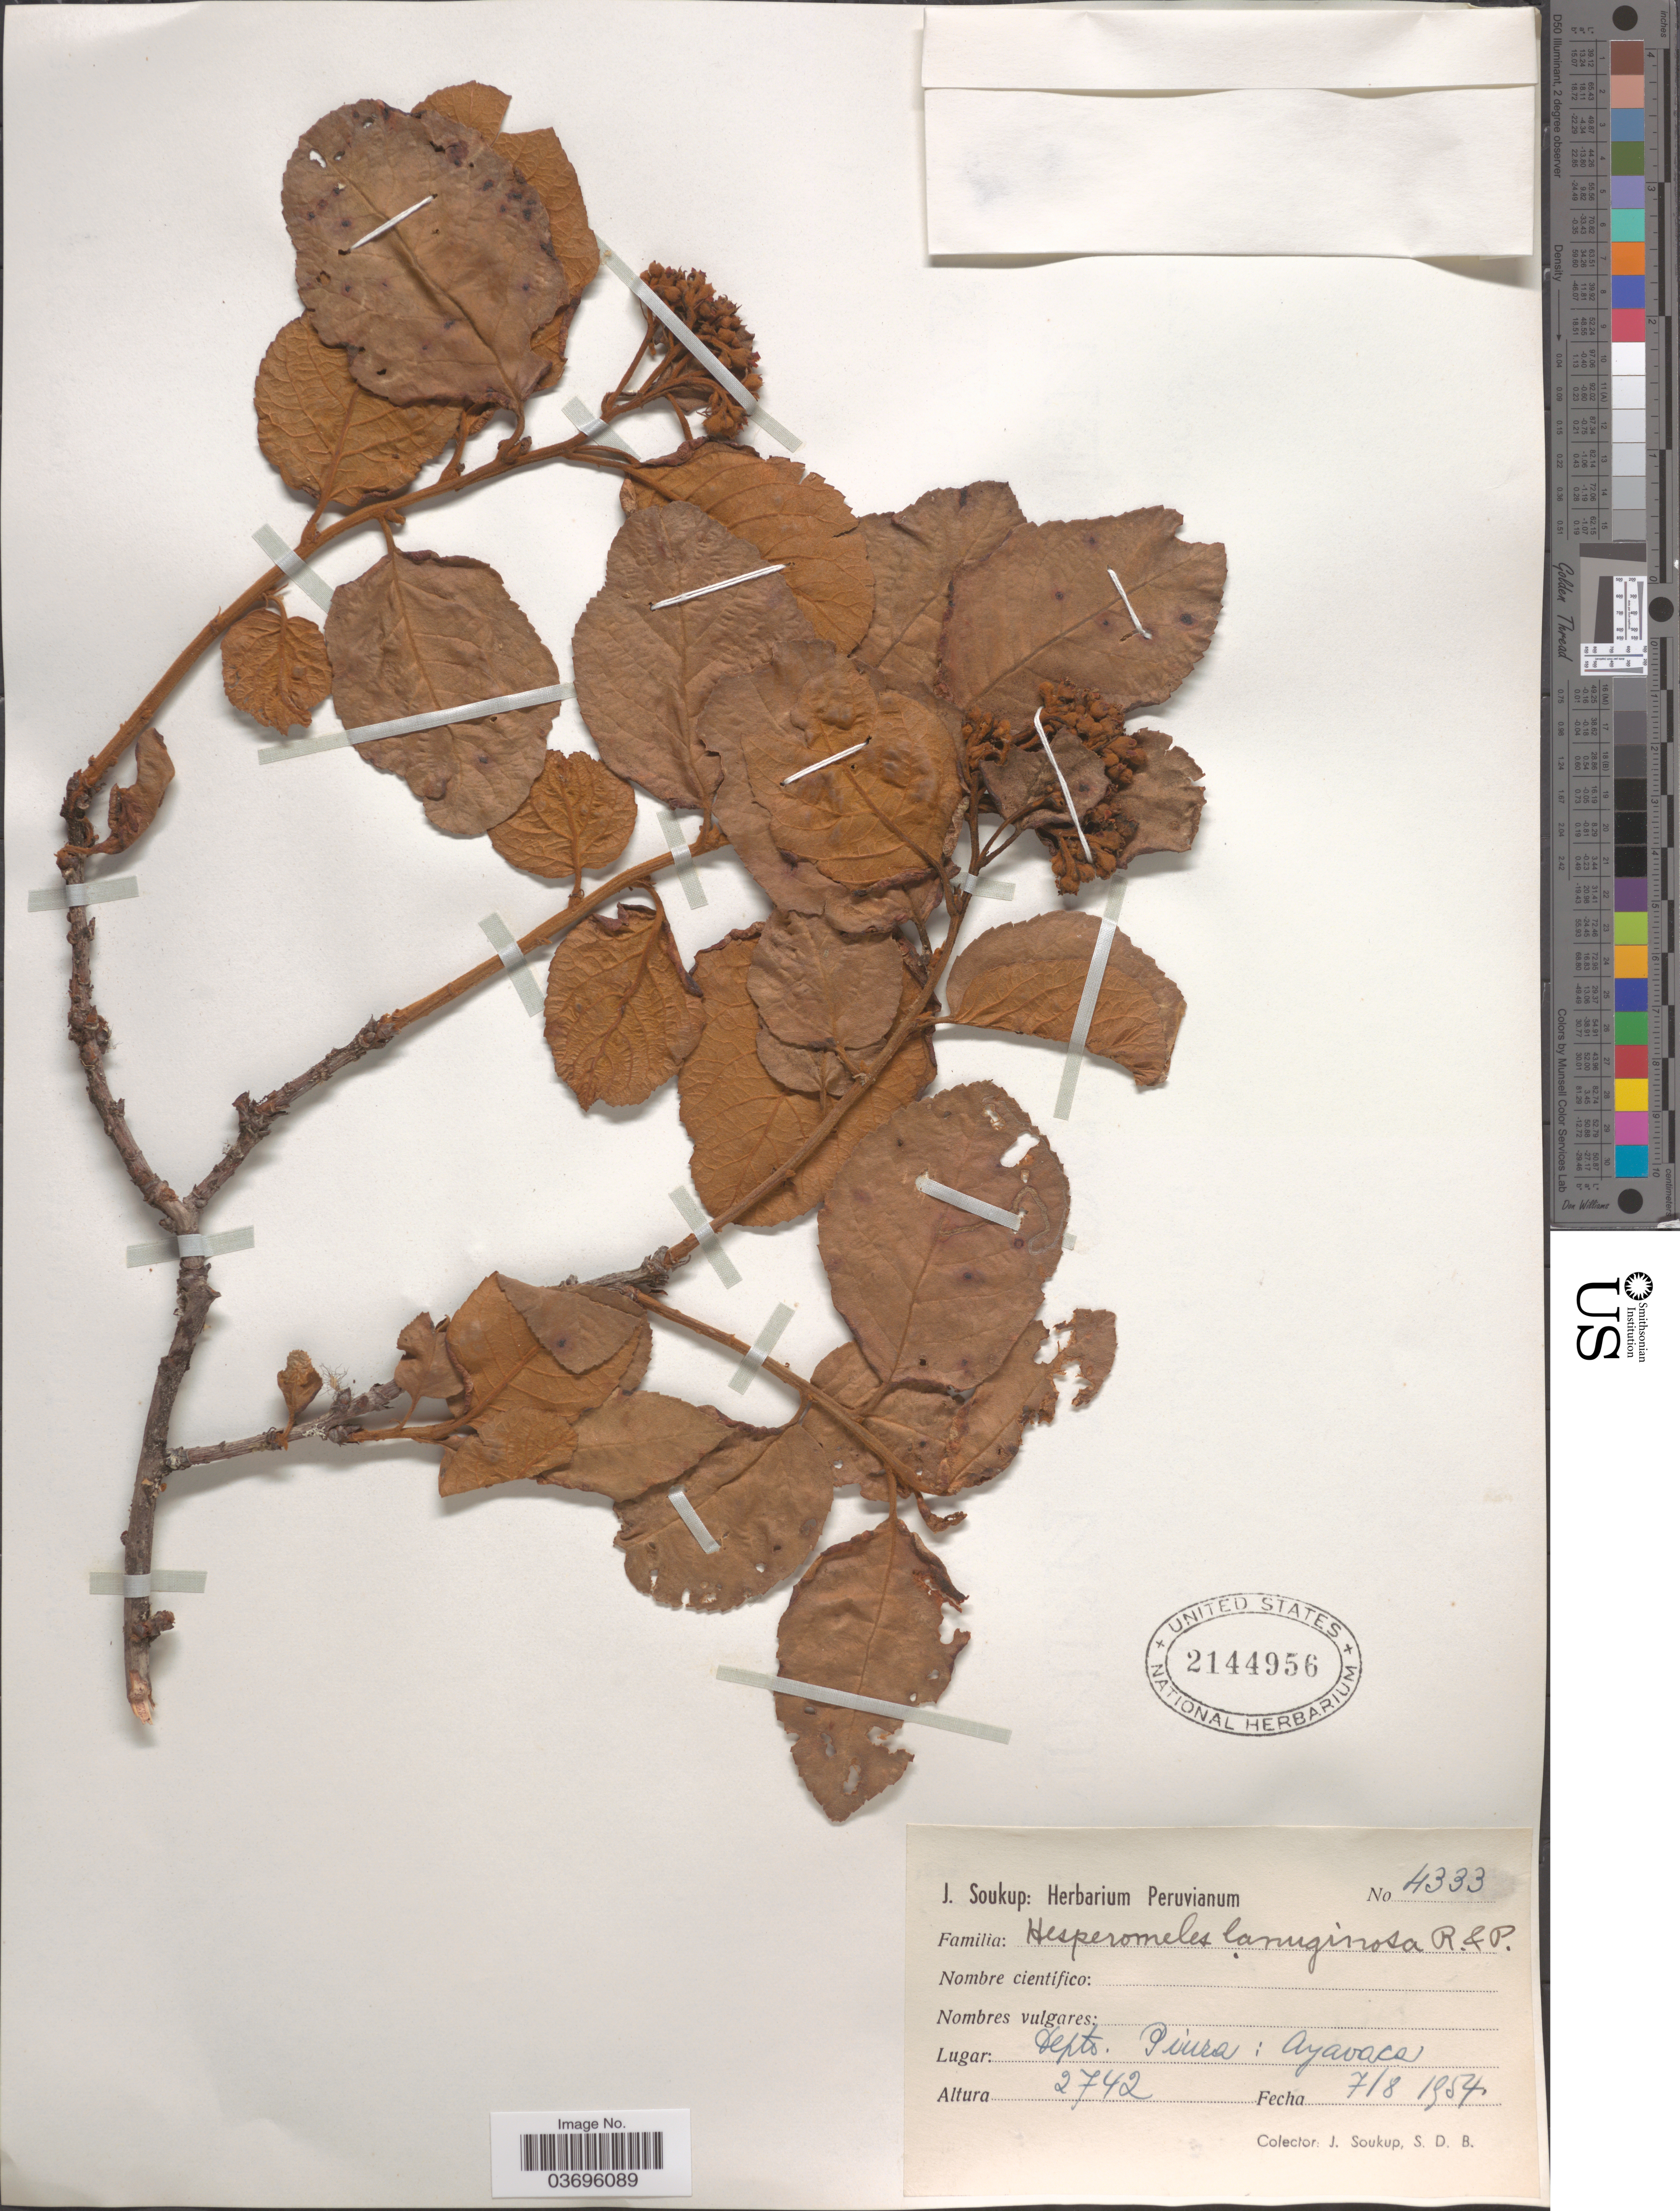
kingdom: Plantae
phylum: Tracheophyta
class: Magnoliopsida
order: Rosales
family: Rosaceae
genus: Hesperomeles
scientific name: Hesperomeles ferruginea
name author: (Juss. ex Pers.) Benth.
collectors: J. Soukup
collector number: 4333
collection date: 1954-08-07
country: Peru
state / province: Piura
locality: Depto. Piura: Ayavaca.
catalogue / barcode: US 2144956